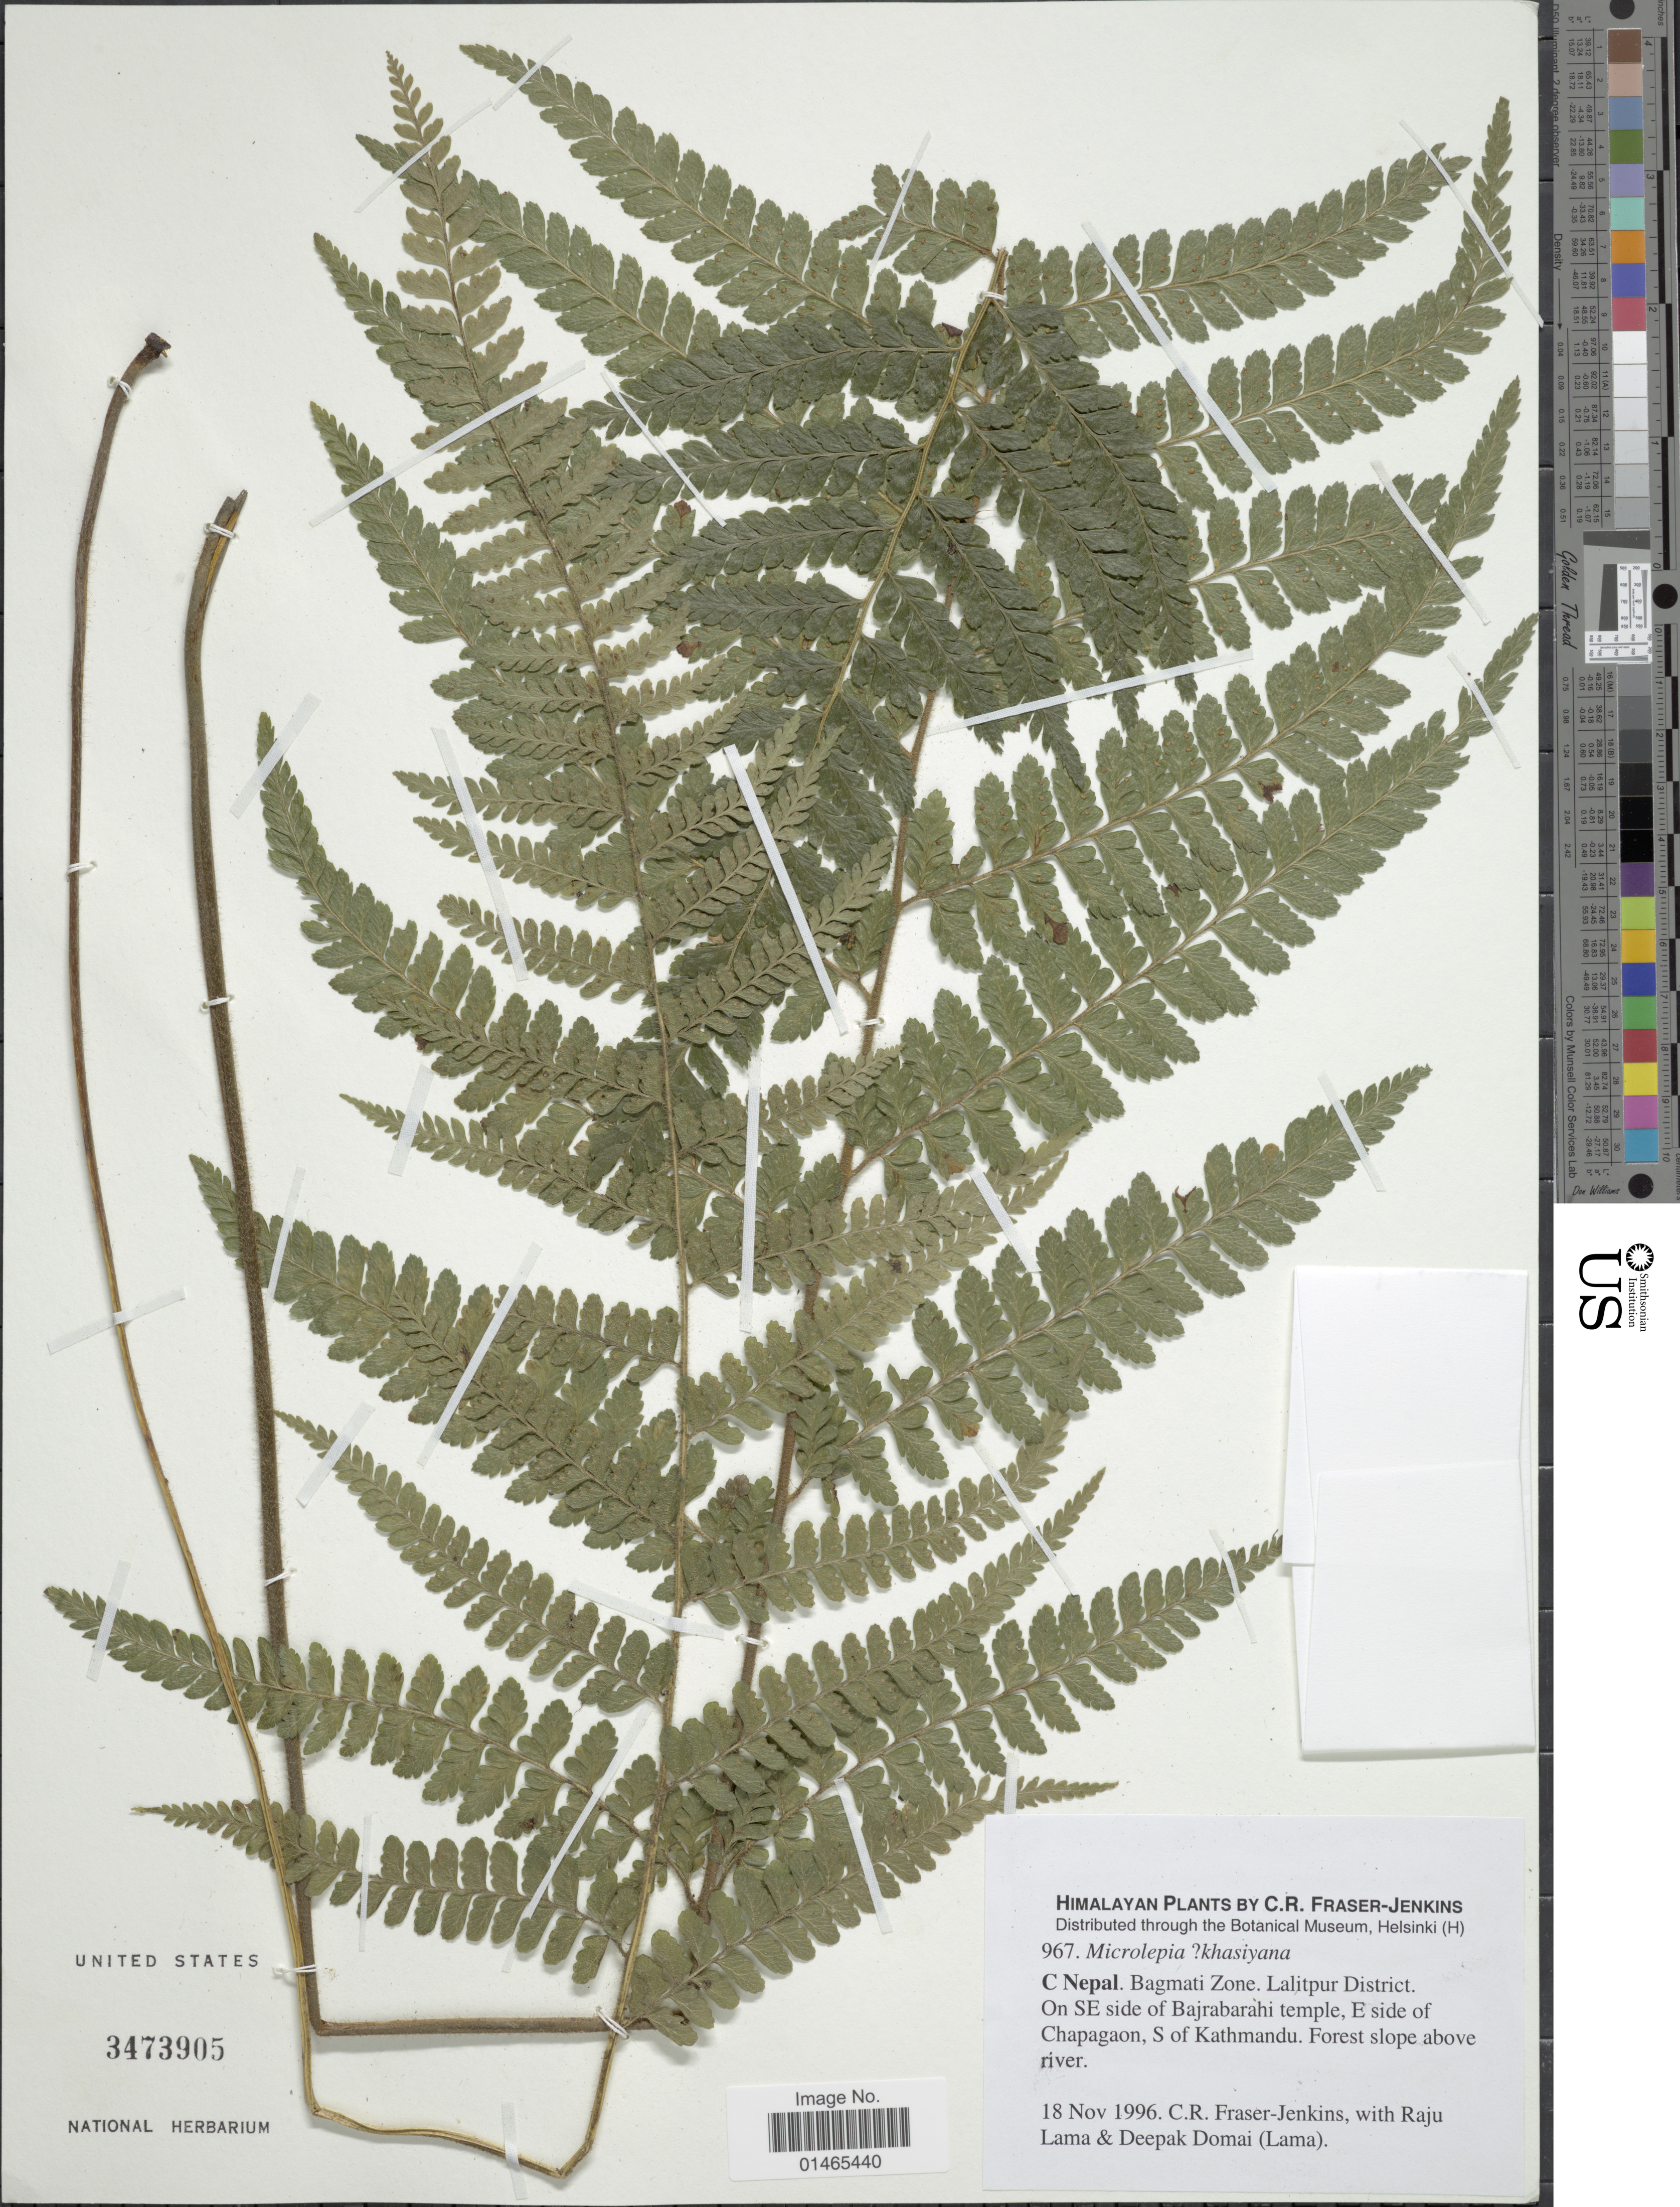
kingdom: Plantae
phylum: Tracheophyta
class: Polypodiopsida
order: Polypodiales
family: Dennstaedtiaceae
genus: Microlepia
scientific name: Microlepia khaysiana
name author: (Hook.) C. Presl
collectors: C. R. Fraser-Jenkins, R. Pariyar & D. Domai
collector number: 967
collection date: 1996-11-18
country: Nepal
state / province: Bagmati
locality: Bagmati Zone, Lalitpur District, On SE side of Bajrabarahi temple, E side of Chapagaon, S of Kathmandu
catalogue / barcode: US 3473905